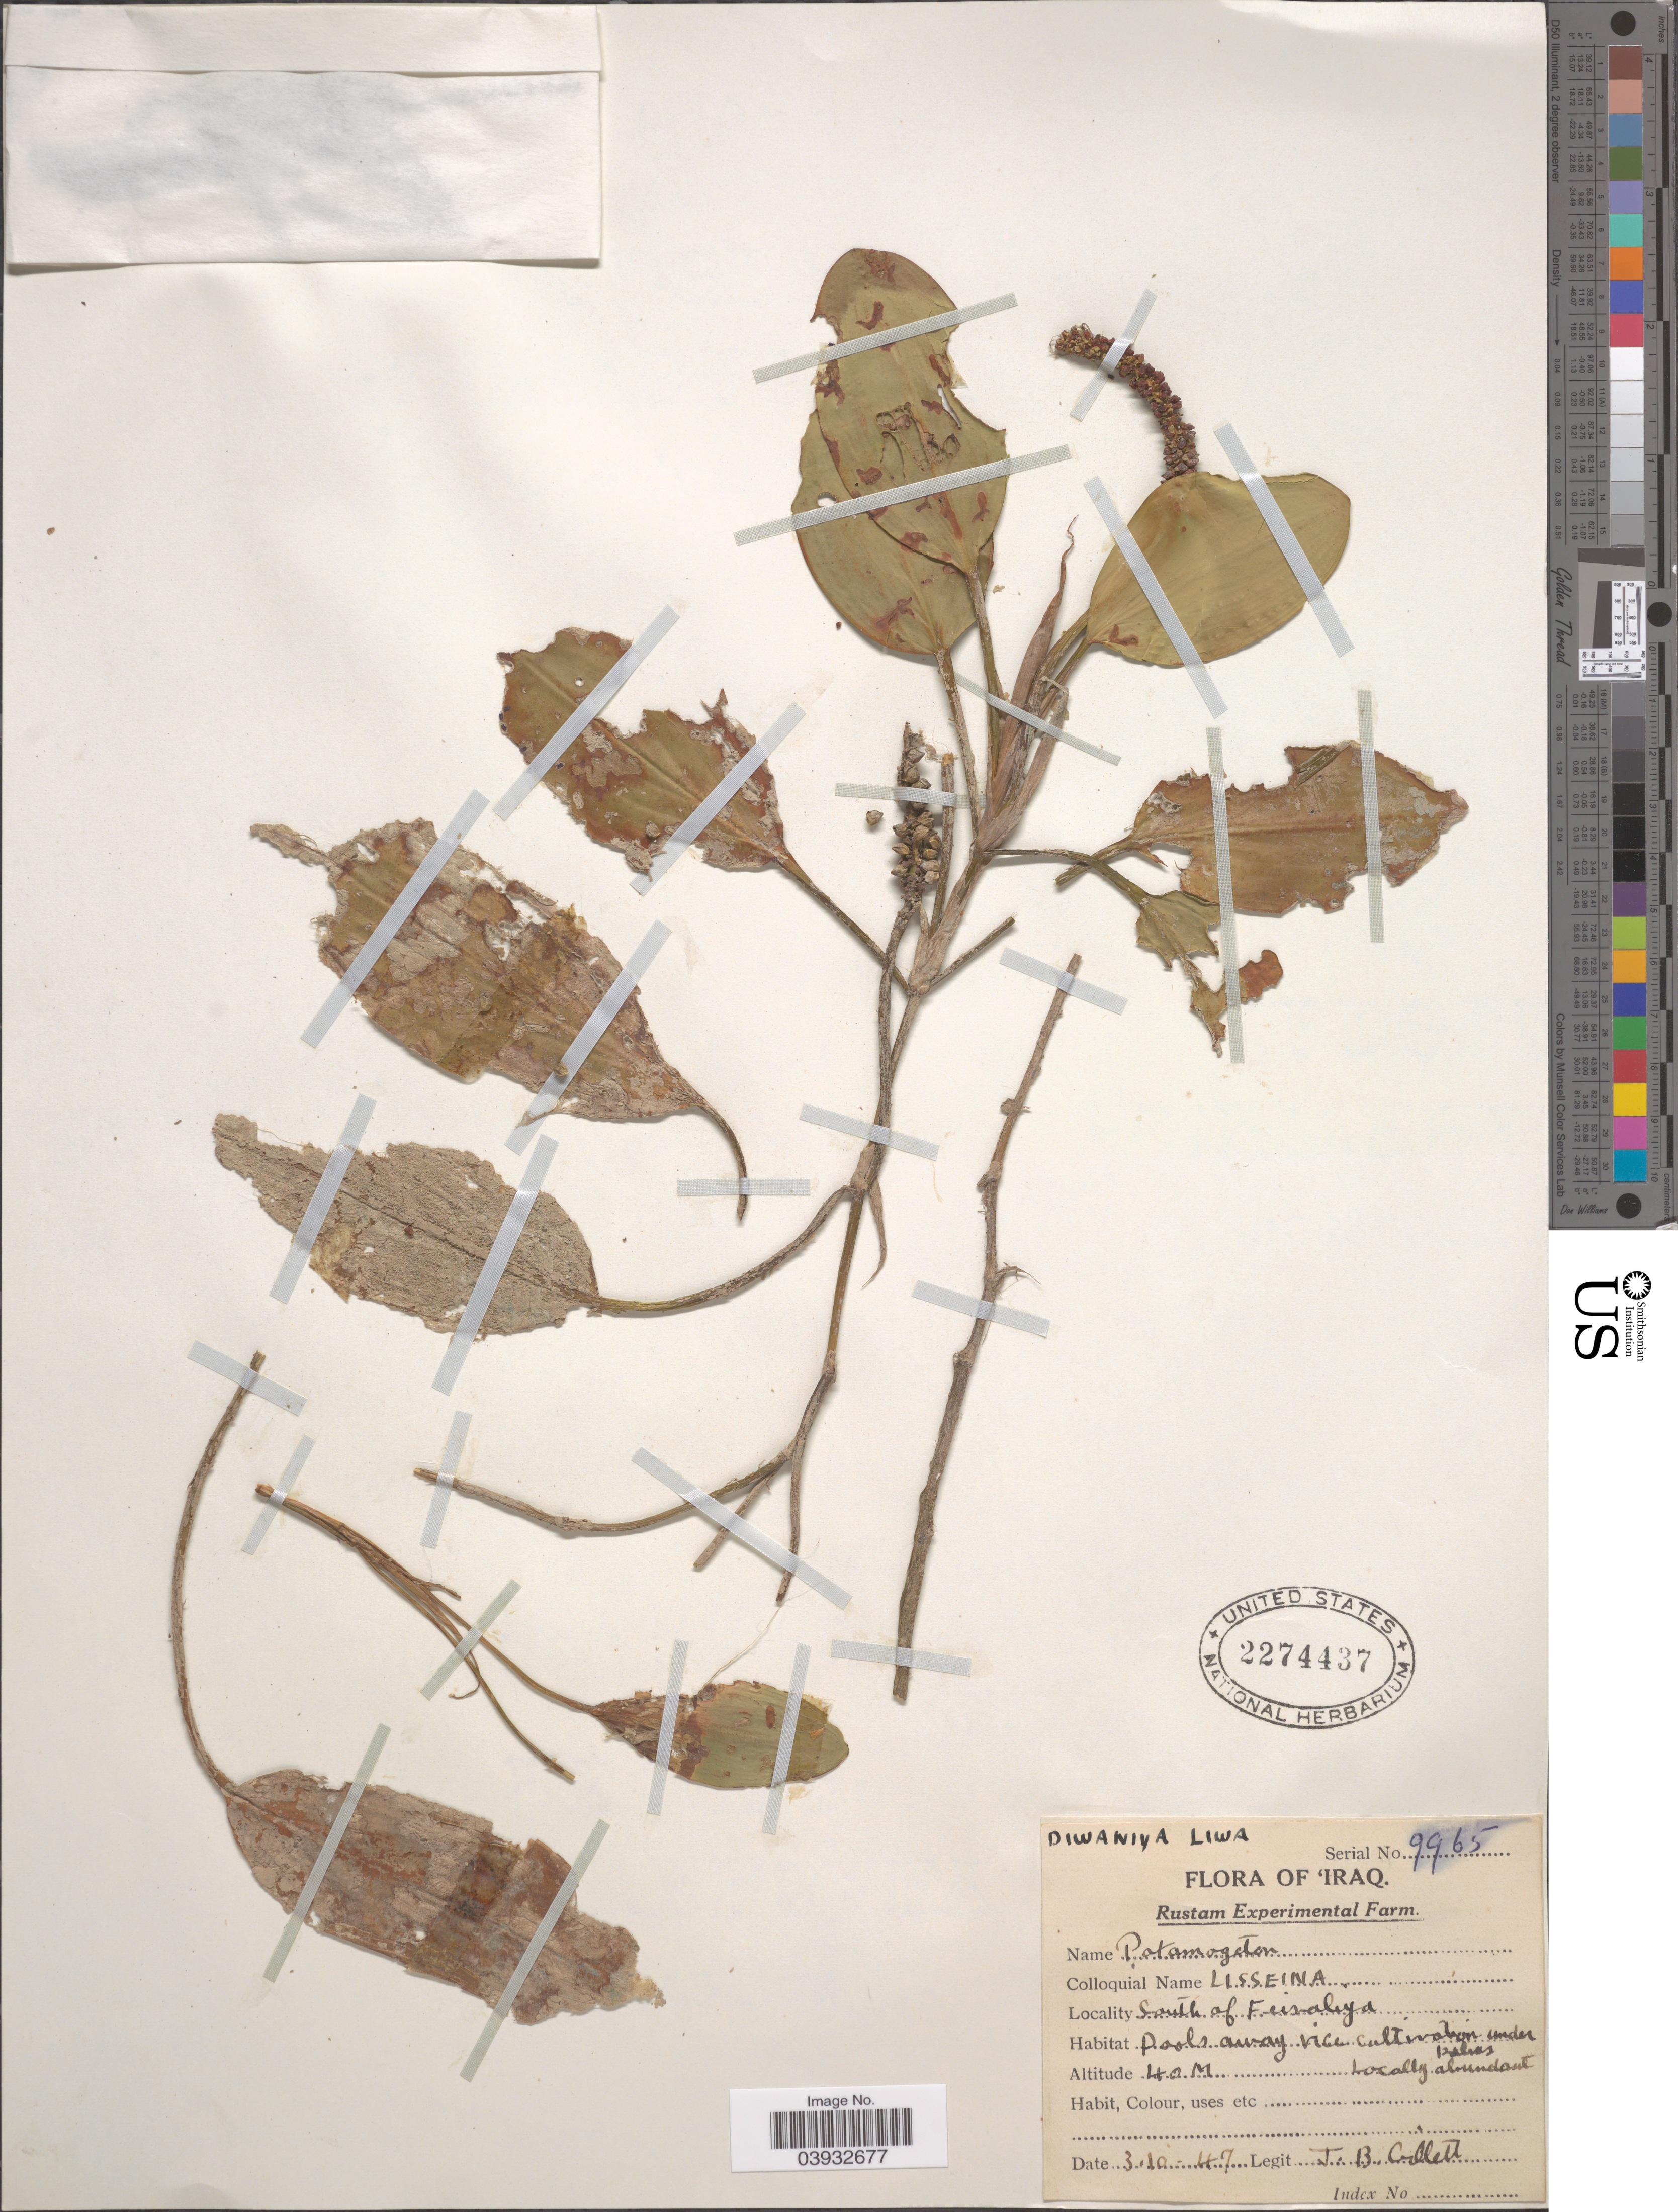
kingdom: Plantae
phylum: Tracheophyta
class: Liliopsida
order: Alismatales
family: Potamogetonaceae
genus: Potamogeton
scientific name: Potamogeton sp.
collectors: J. B. Gillett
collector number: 9965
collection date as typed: Transcribed d/m/y: 3/10/47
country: Iraq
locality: Diwaniya Liwa. South of Feisaliya.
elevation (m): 40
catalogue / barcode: US 2274437